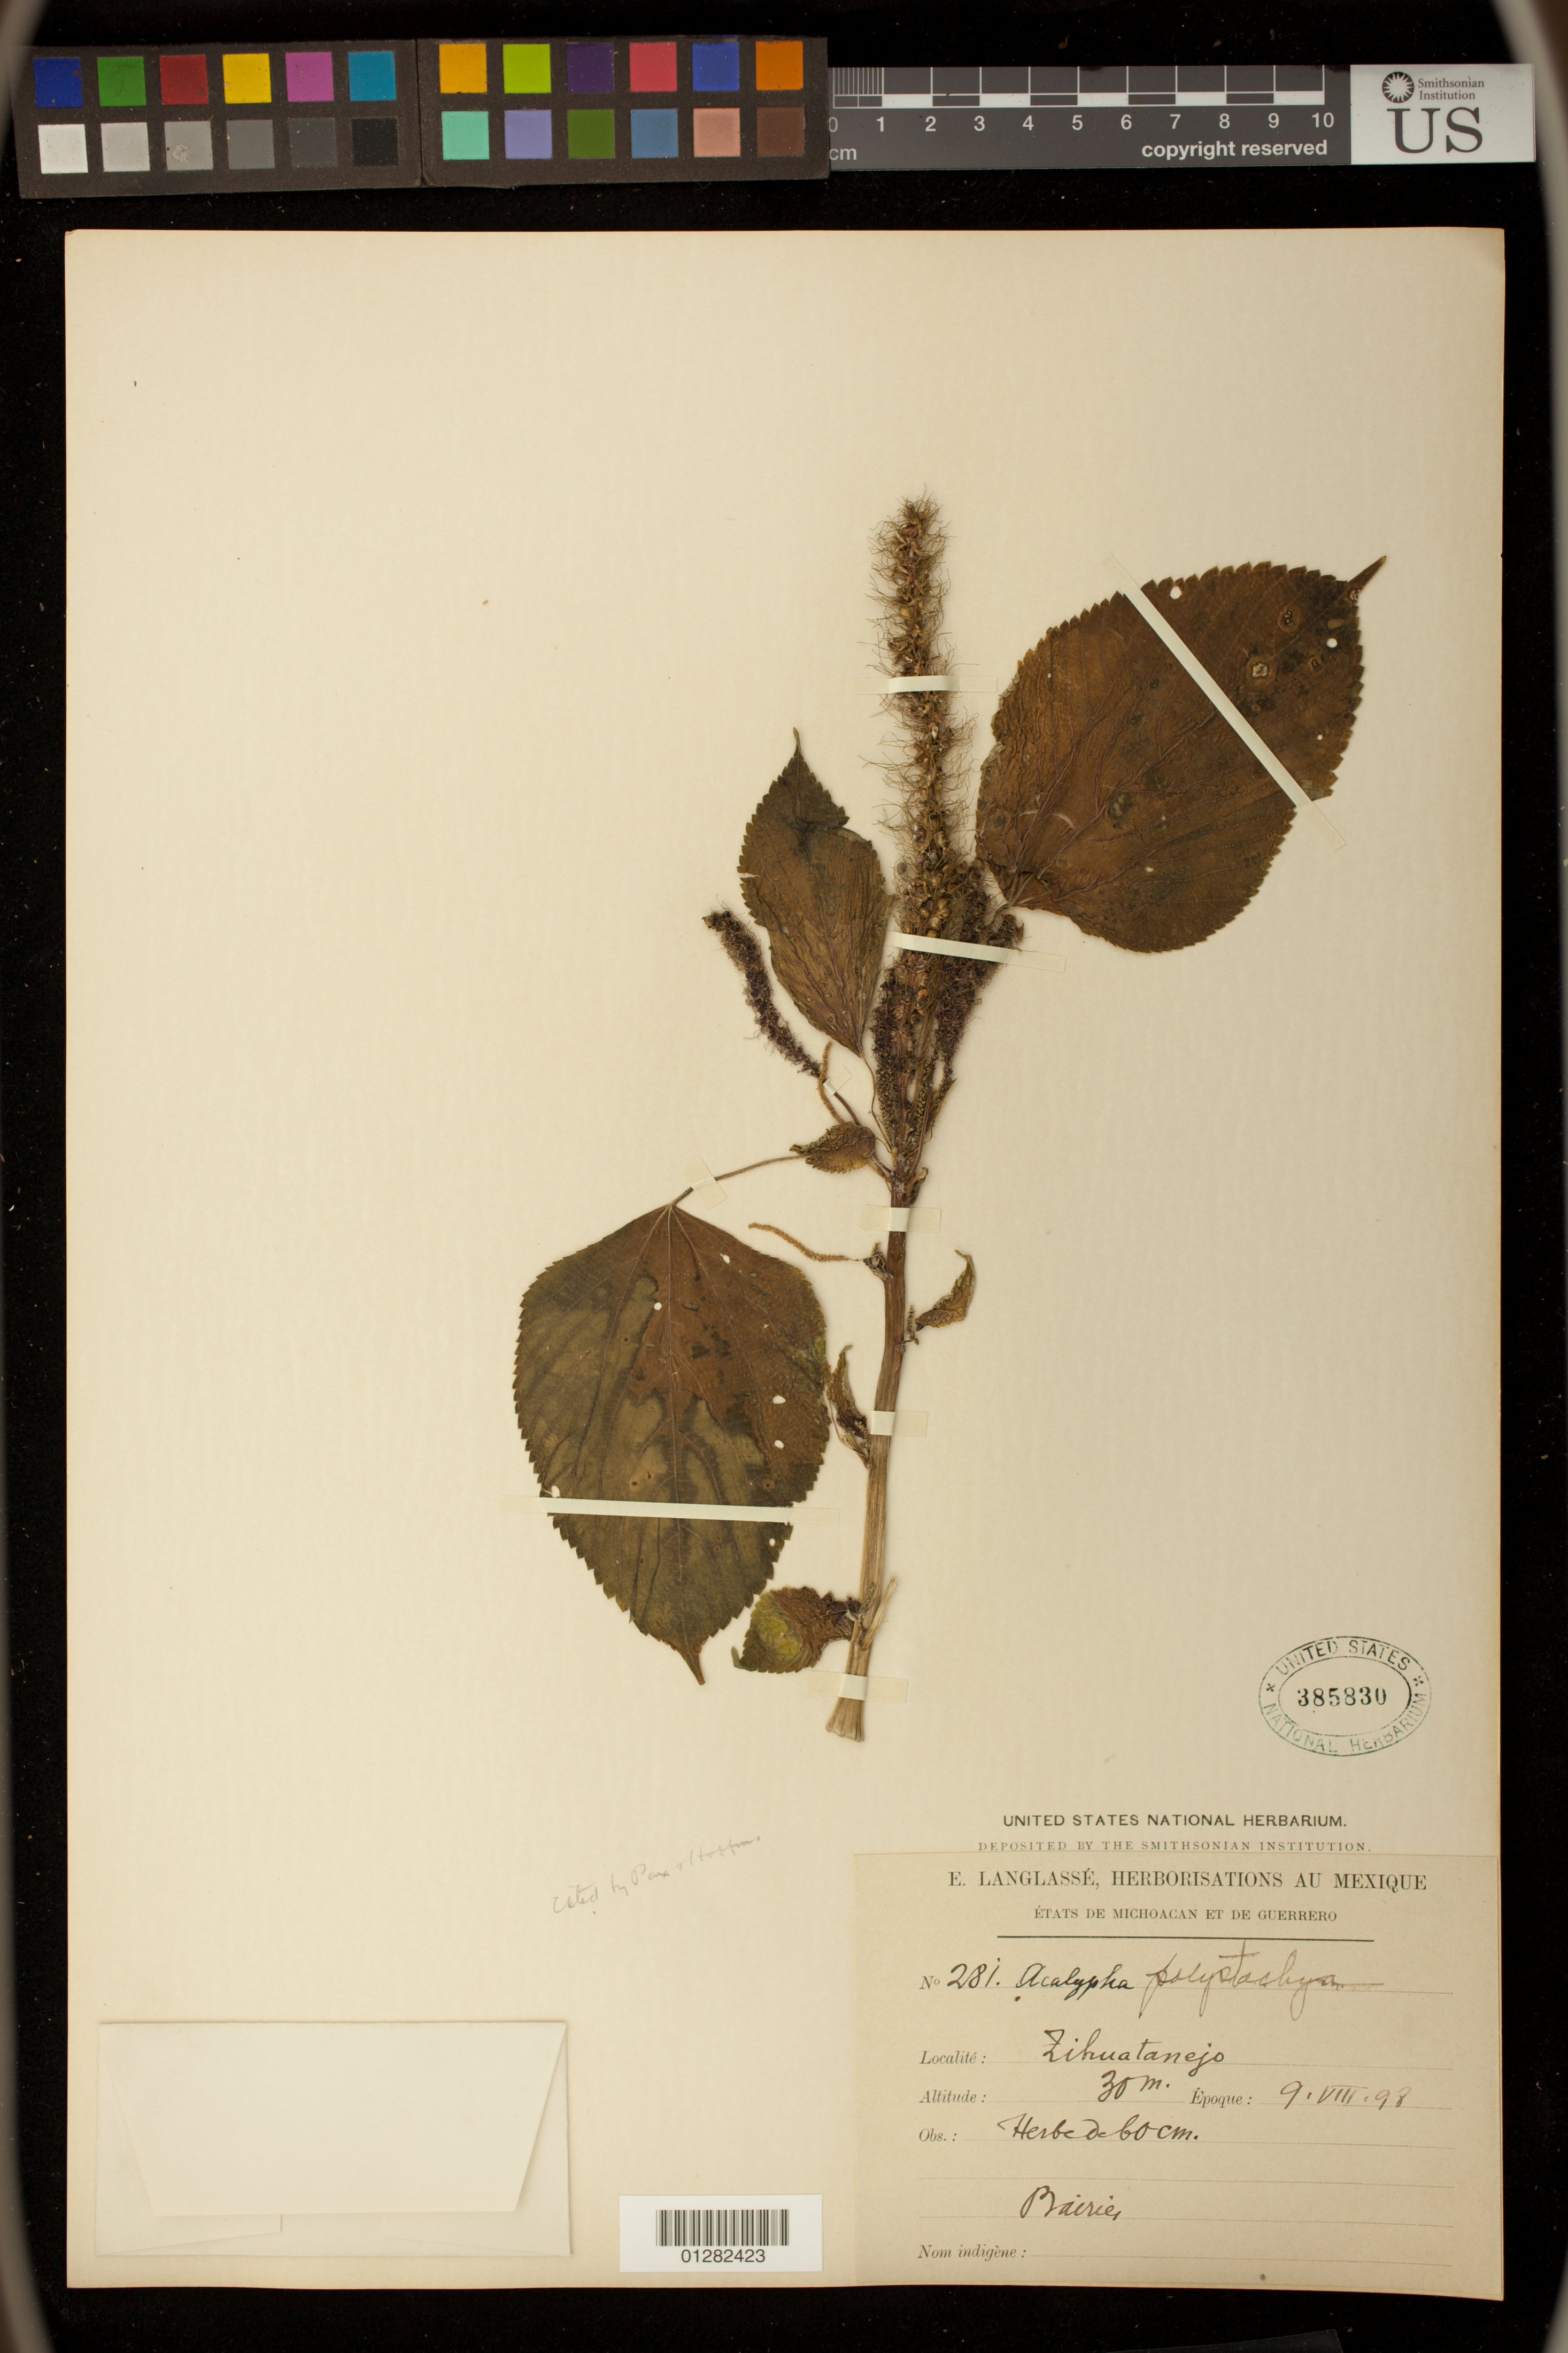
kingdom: Plantae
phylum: Tracheophyta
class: Magnoliopsida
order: Malpighiales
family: Euphorbiaceae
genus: Acalypha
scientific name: Acalypha polystachya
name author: Jacq.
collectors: C. A. Purpus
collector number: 281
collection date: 1898-08-09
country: Mexico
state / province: Guerrero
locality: Zihuatanejo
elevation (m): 30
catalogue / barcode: US 385830